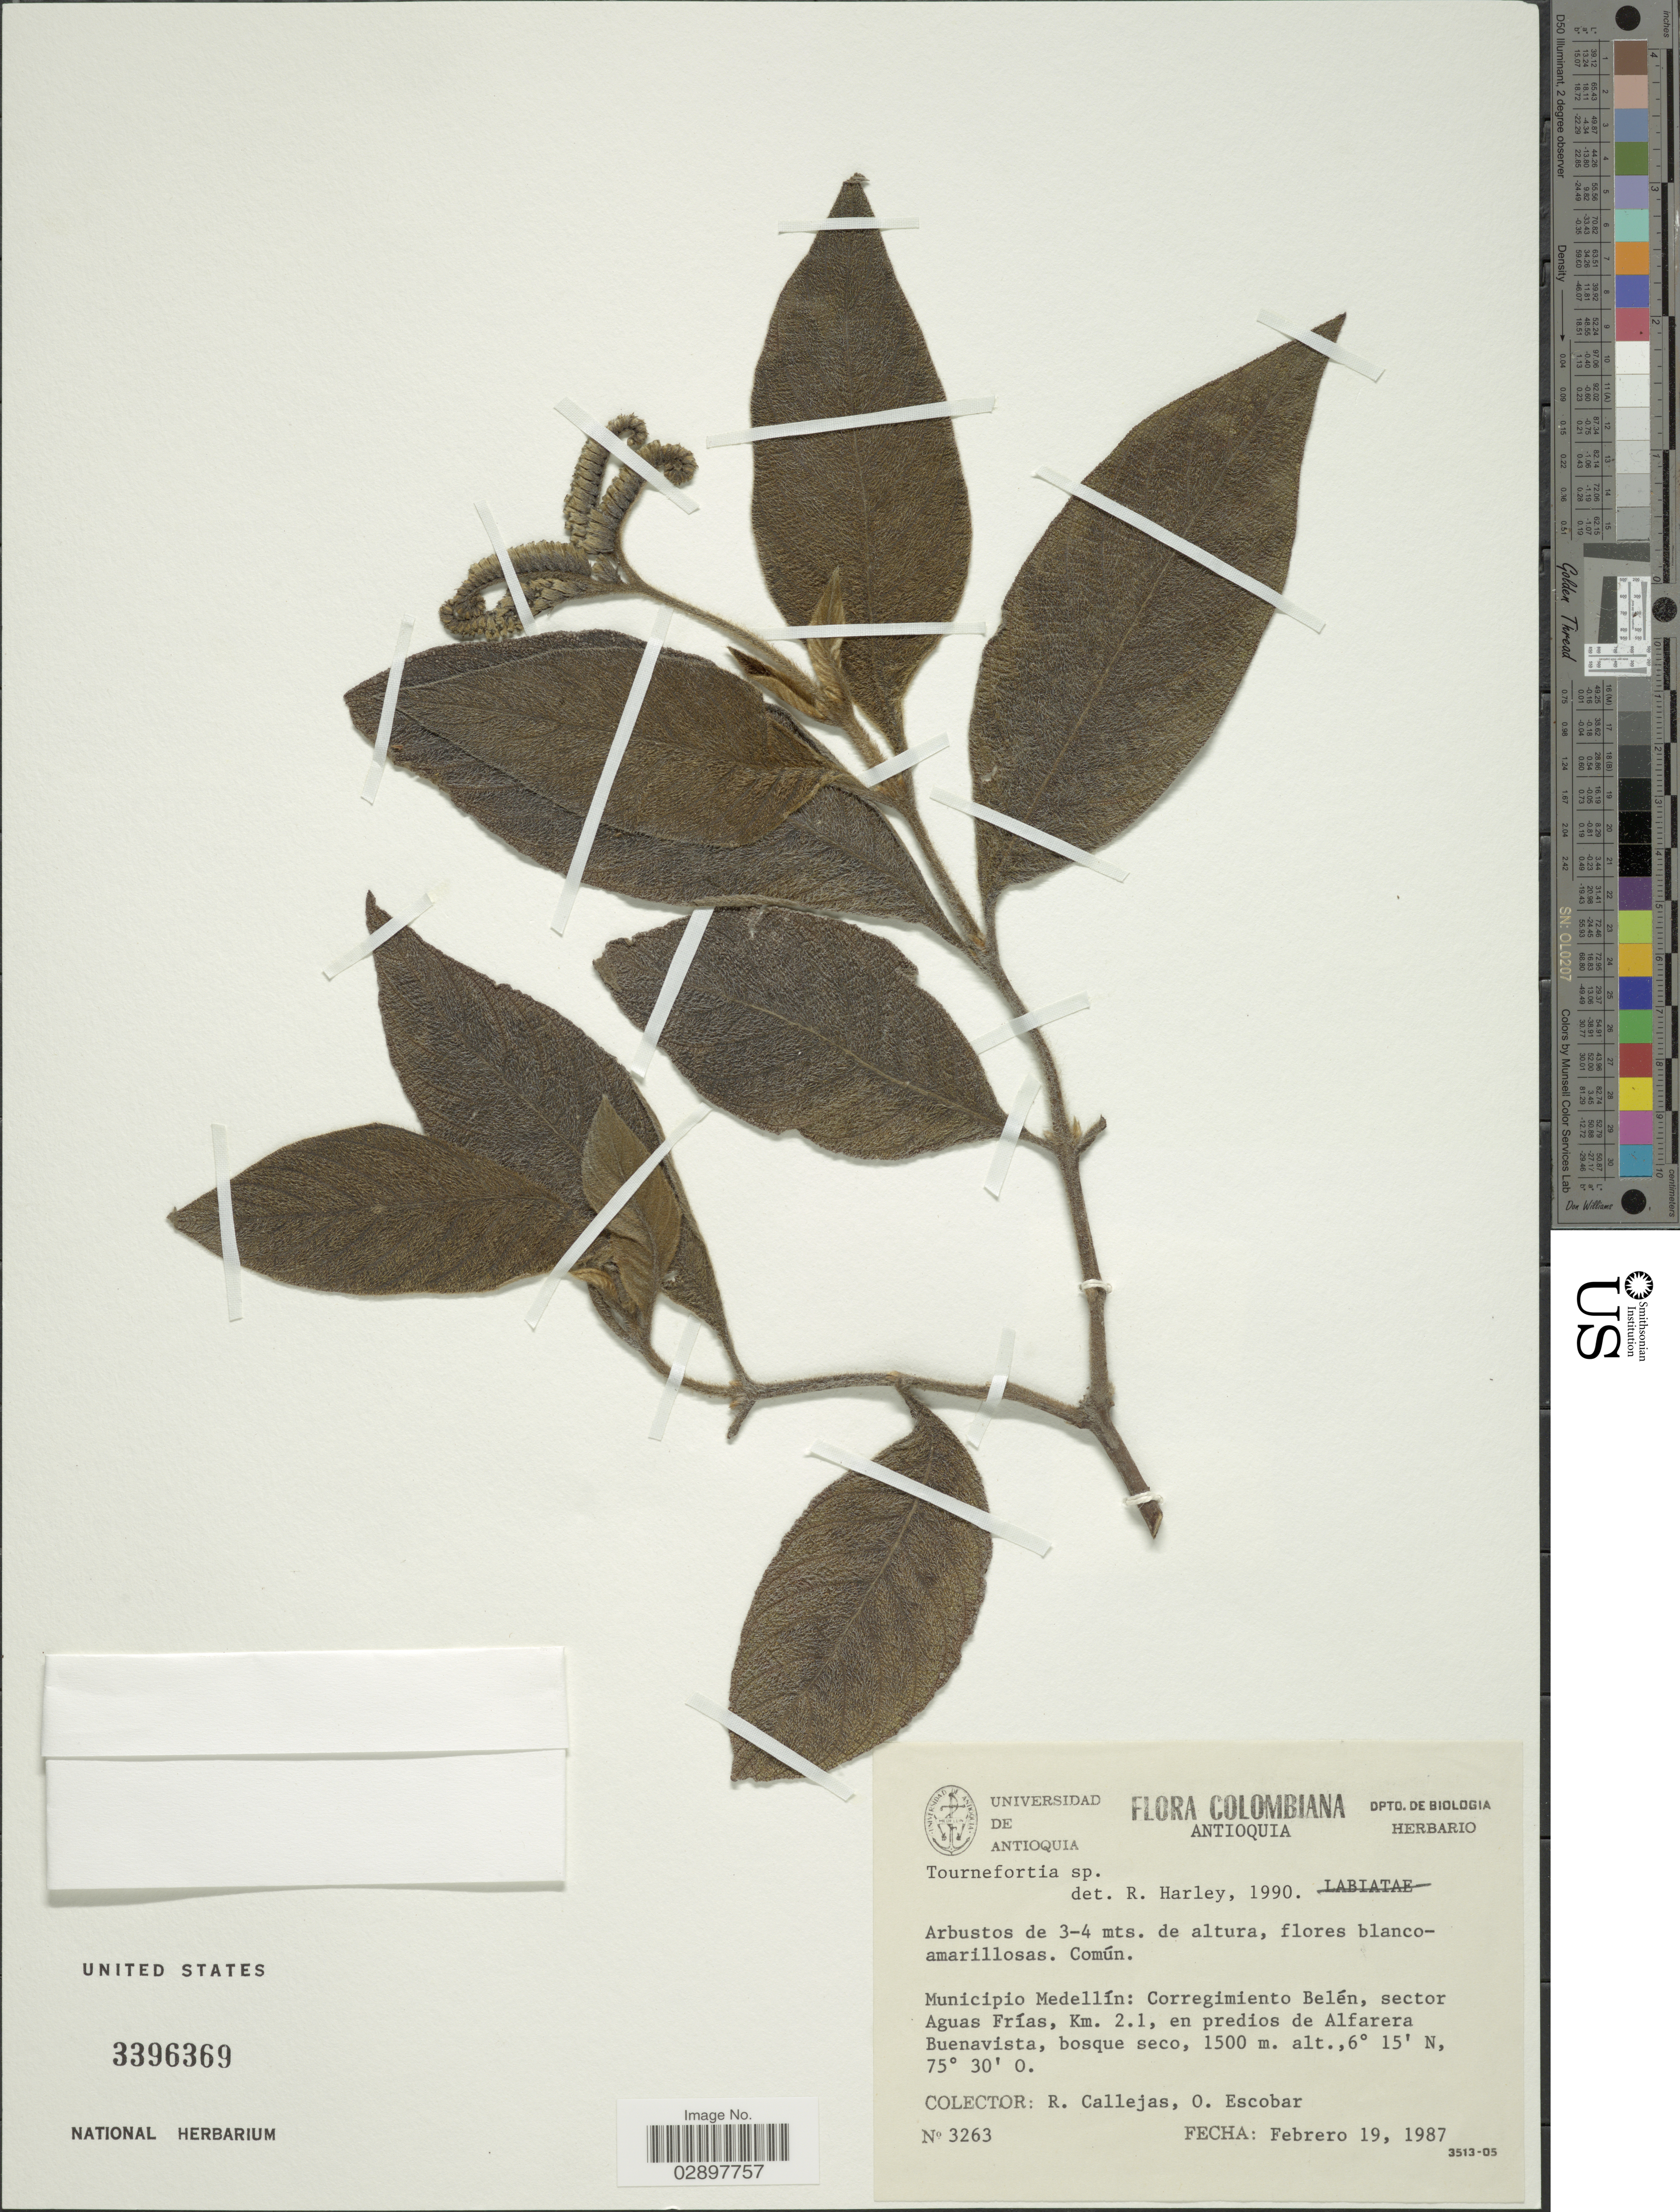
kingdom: Plantae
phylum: Tracheophyta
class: Magnoliopsida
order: Boraginales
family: Heliotropiaceae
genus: Tournefortia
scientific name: Tournefortia sp.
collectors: R. Callejas & O. Escobar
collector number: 3263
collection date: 1987-02-19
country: Colombia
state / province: Antioquia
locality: Municipio de Medellín: Corregimiento Belén, sector Aguas Frías, Km. 2.1, en predios de Alfarera Buenavista.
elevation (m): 1500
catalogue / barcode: US 3396369